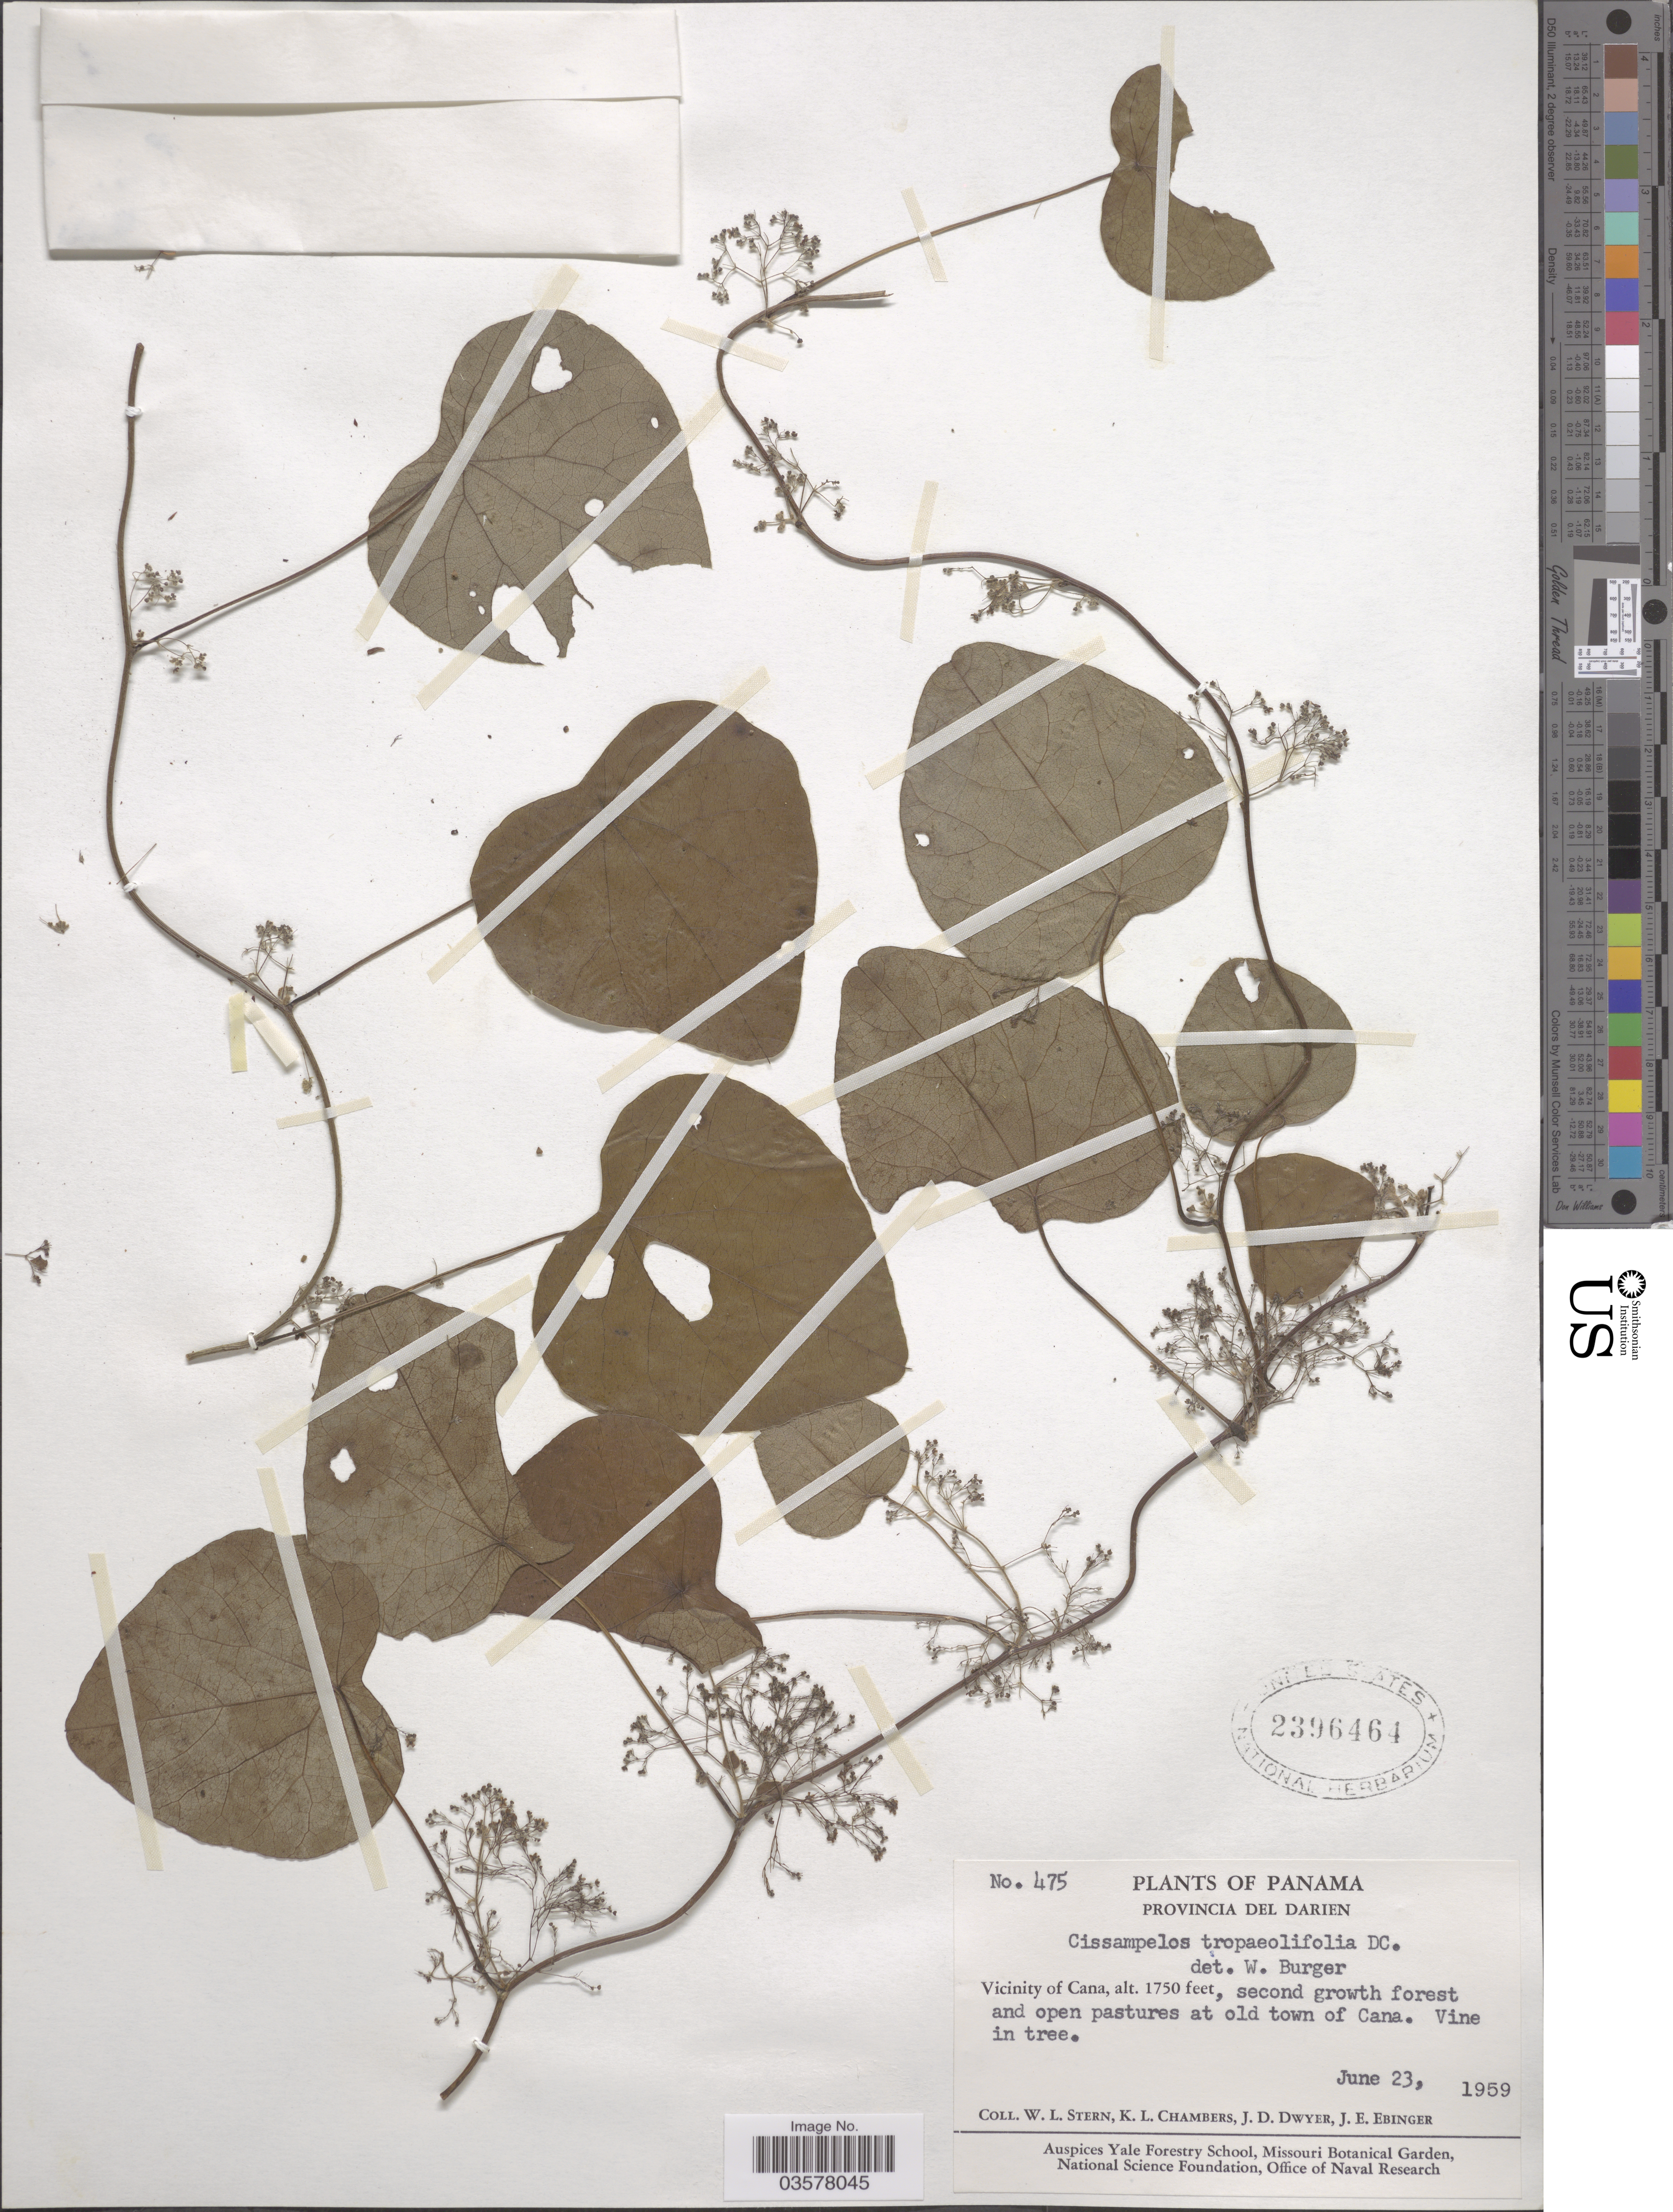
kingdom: Plantae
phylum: Tracheophyta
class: Magnoliopsida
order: Ranunculales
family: Menispermaceae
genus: Cissampelos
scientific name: Cissampelos tropaeolifolia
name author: DC.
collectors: W. L. Stern, K. Chambers, J. D. Dwyer & J. Ebinger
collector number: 475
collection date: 1959-06-23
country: Panama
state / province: Darien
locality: Vicinity of Cana. At old town of Cana.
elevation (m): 533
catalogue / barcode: US 2396464